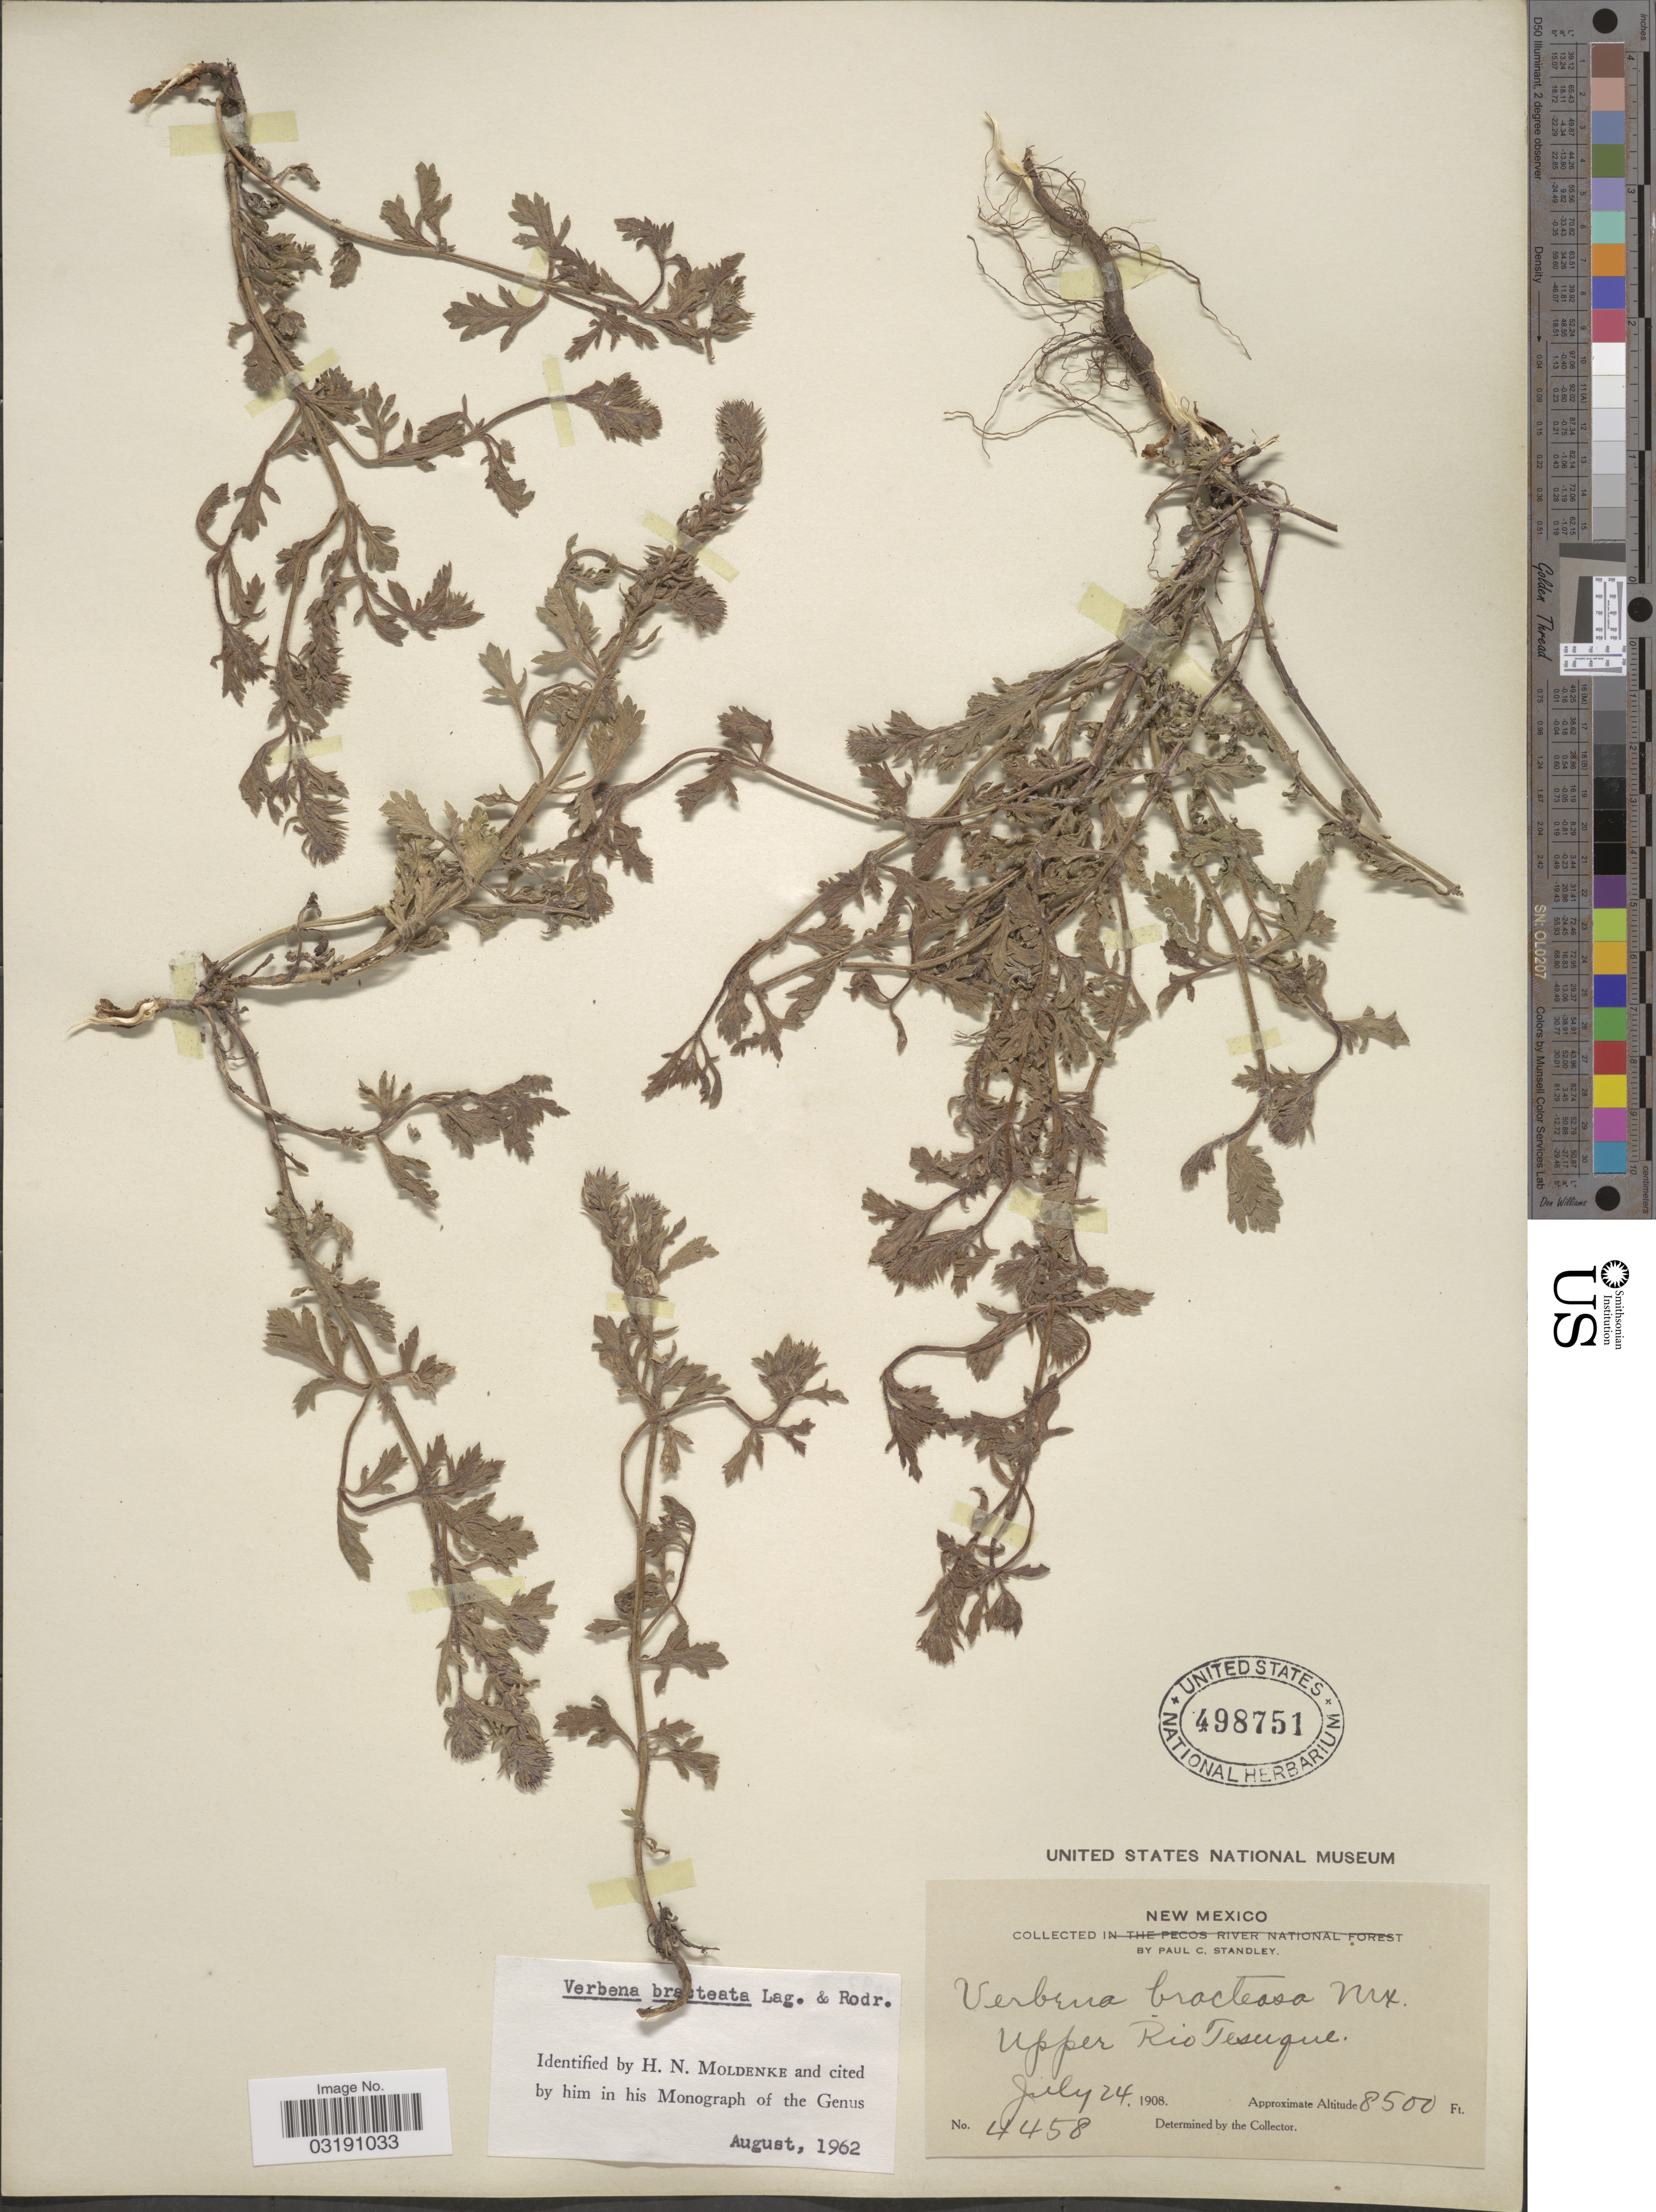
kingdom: Plantae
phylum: Tracheophyta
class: Magnoliopsida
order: Lamiales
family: Verbenaceae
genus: Verbena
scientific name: Verbena bracteata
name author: Cav. ex Lag. & Rodr.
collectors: P. C. Standley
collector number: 4458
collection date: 1908-07-24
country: United States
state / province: New Mexico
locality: Upper Rio Tesuque.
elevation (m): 2591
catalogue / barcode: US 498751